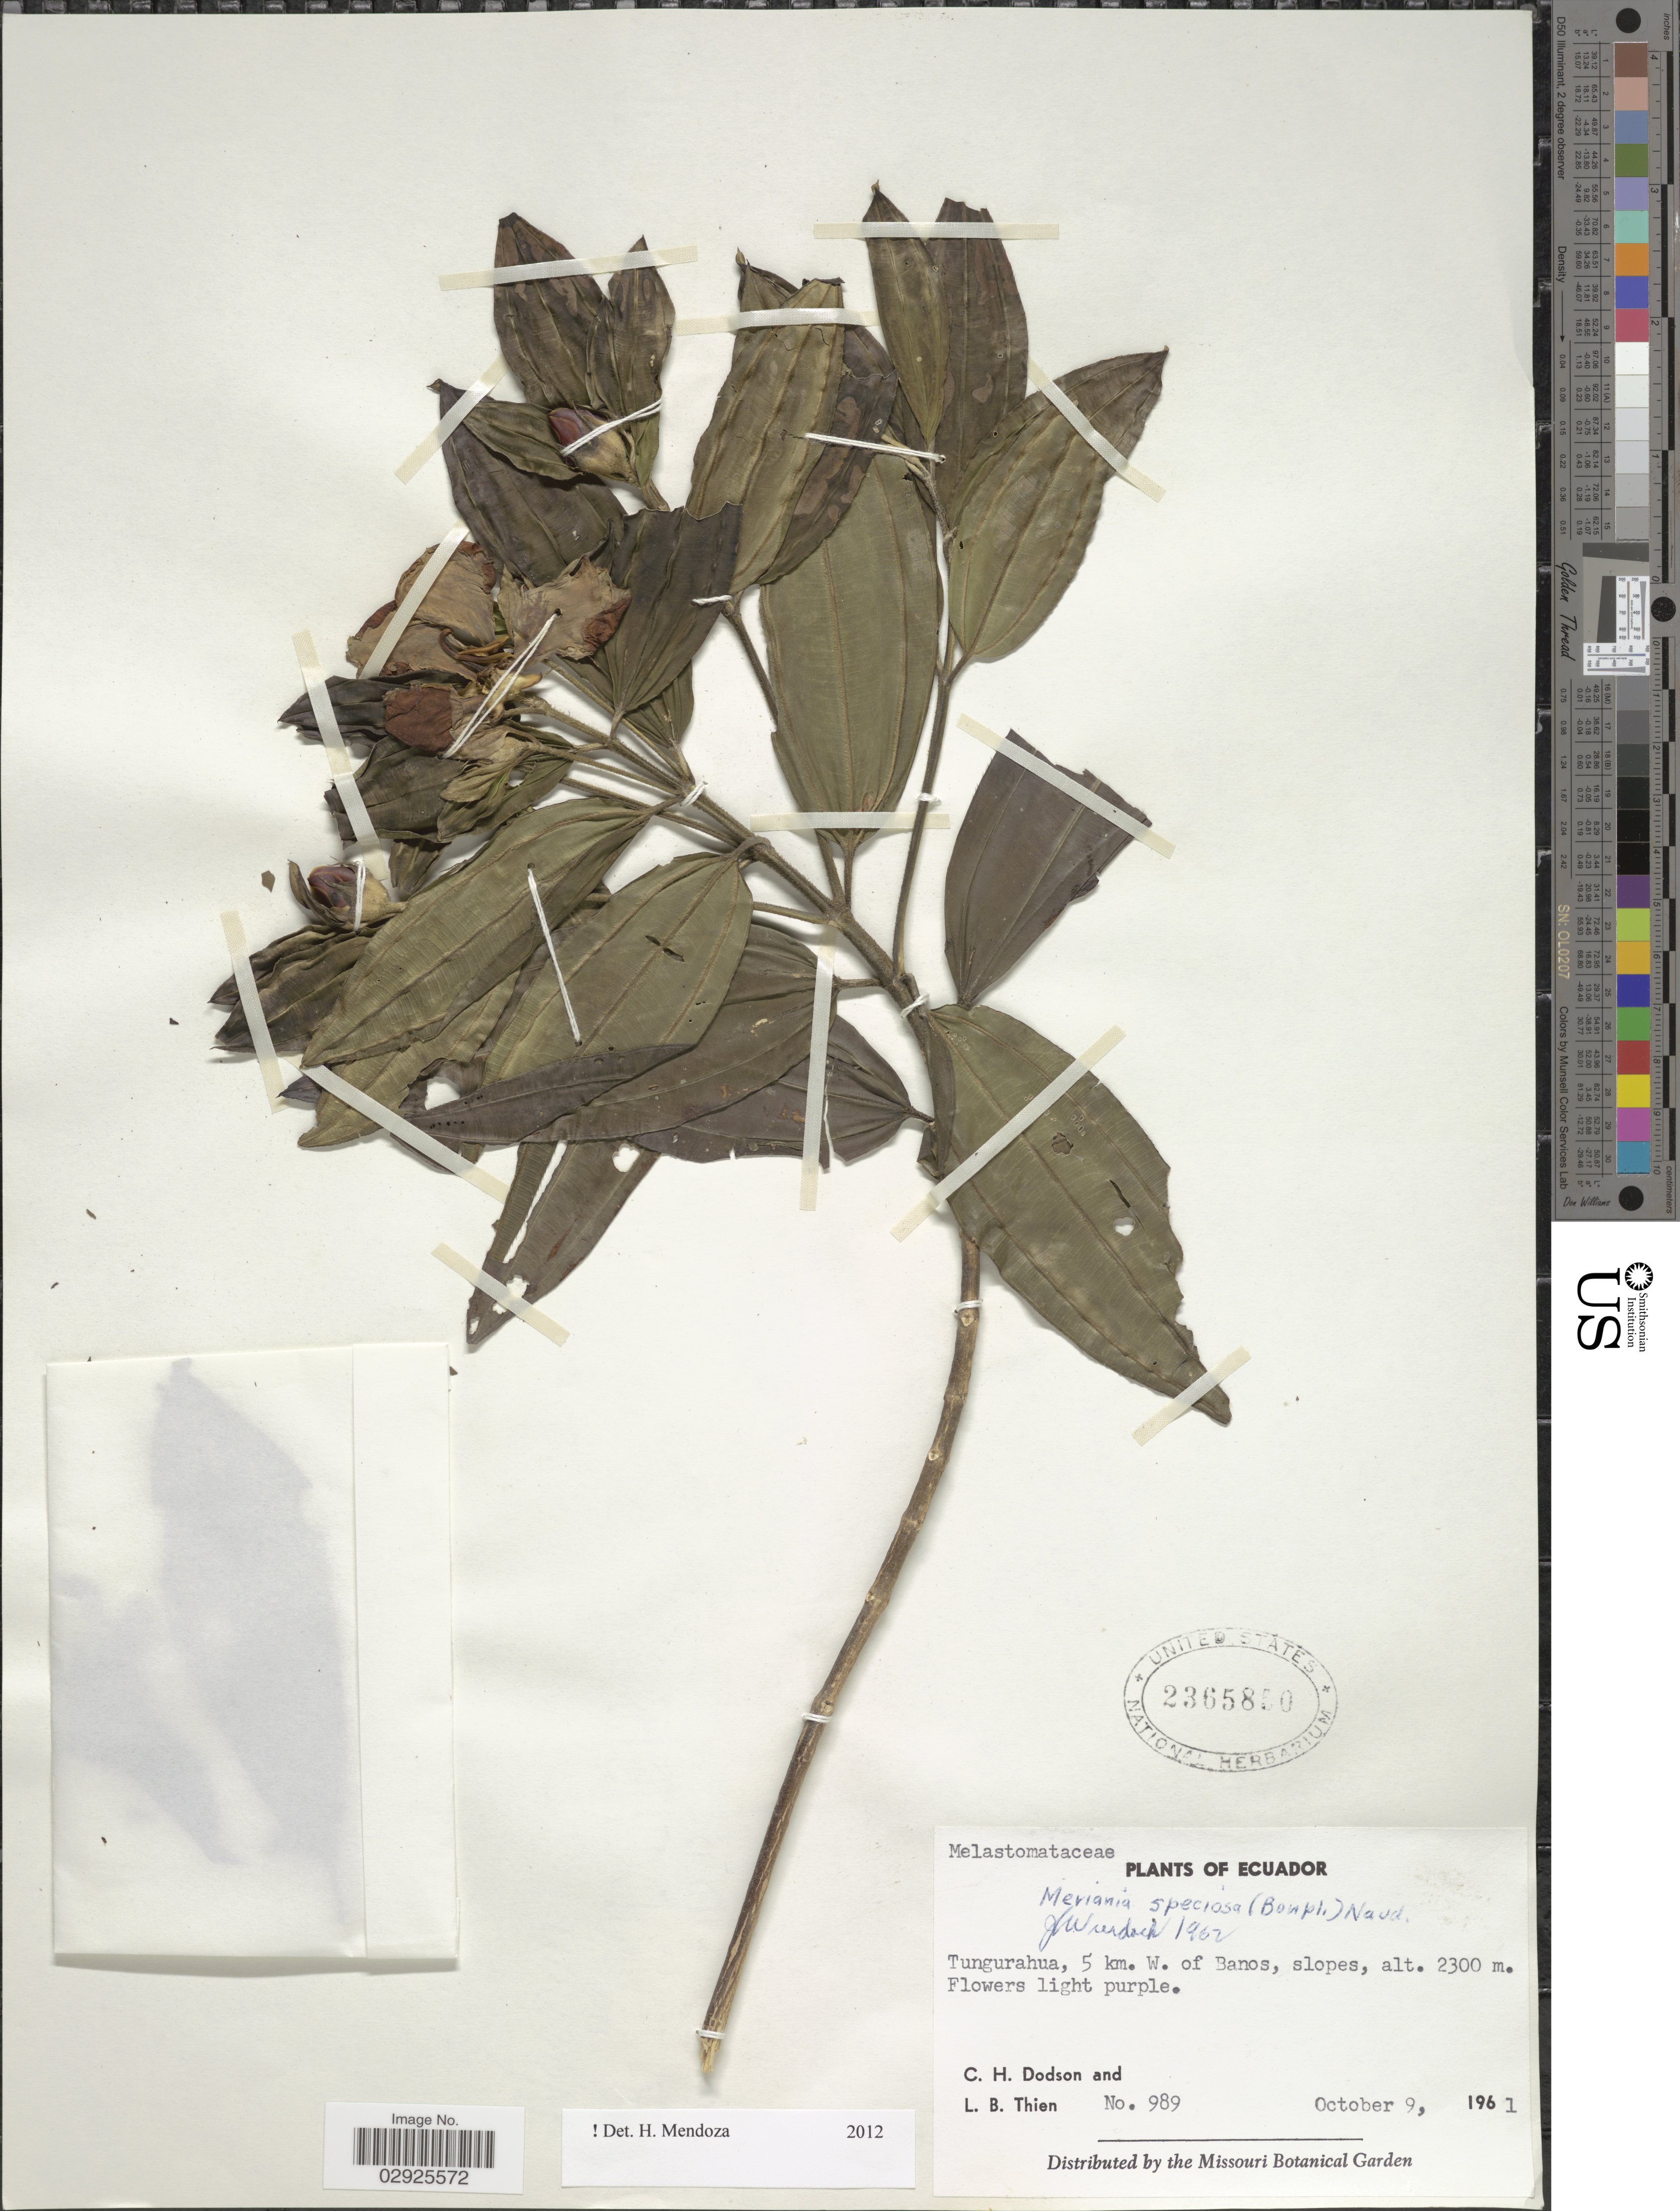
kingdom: Plantae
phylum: Tracheophyta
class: Magnoliopsida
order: Myrtales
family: Melastomataceae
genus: Meriania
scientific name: Meriania speciosa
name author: (Bonpl.) Naudin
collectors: C. H. Dodson & L. Thien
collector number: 989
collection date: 1961-10-09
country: Ecuador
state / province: Tungurahua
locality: Tungurahua, 5 km. W. of Banos, slopes.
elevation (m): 2300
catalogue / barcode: US 2365850